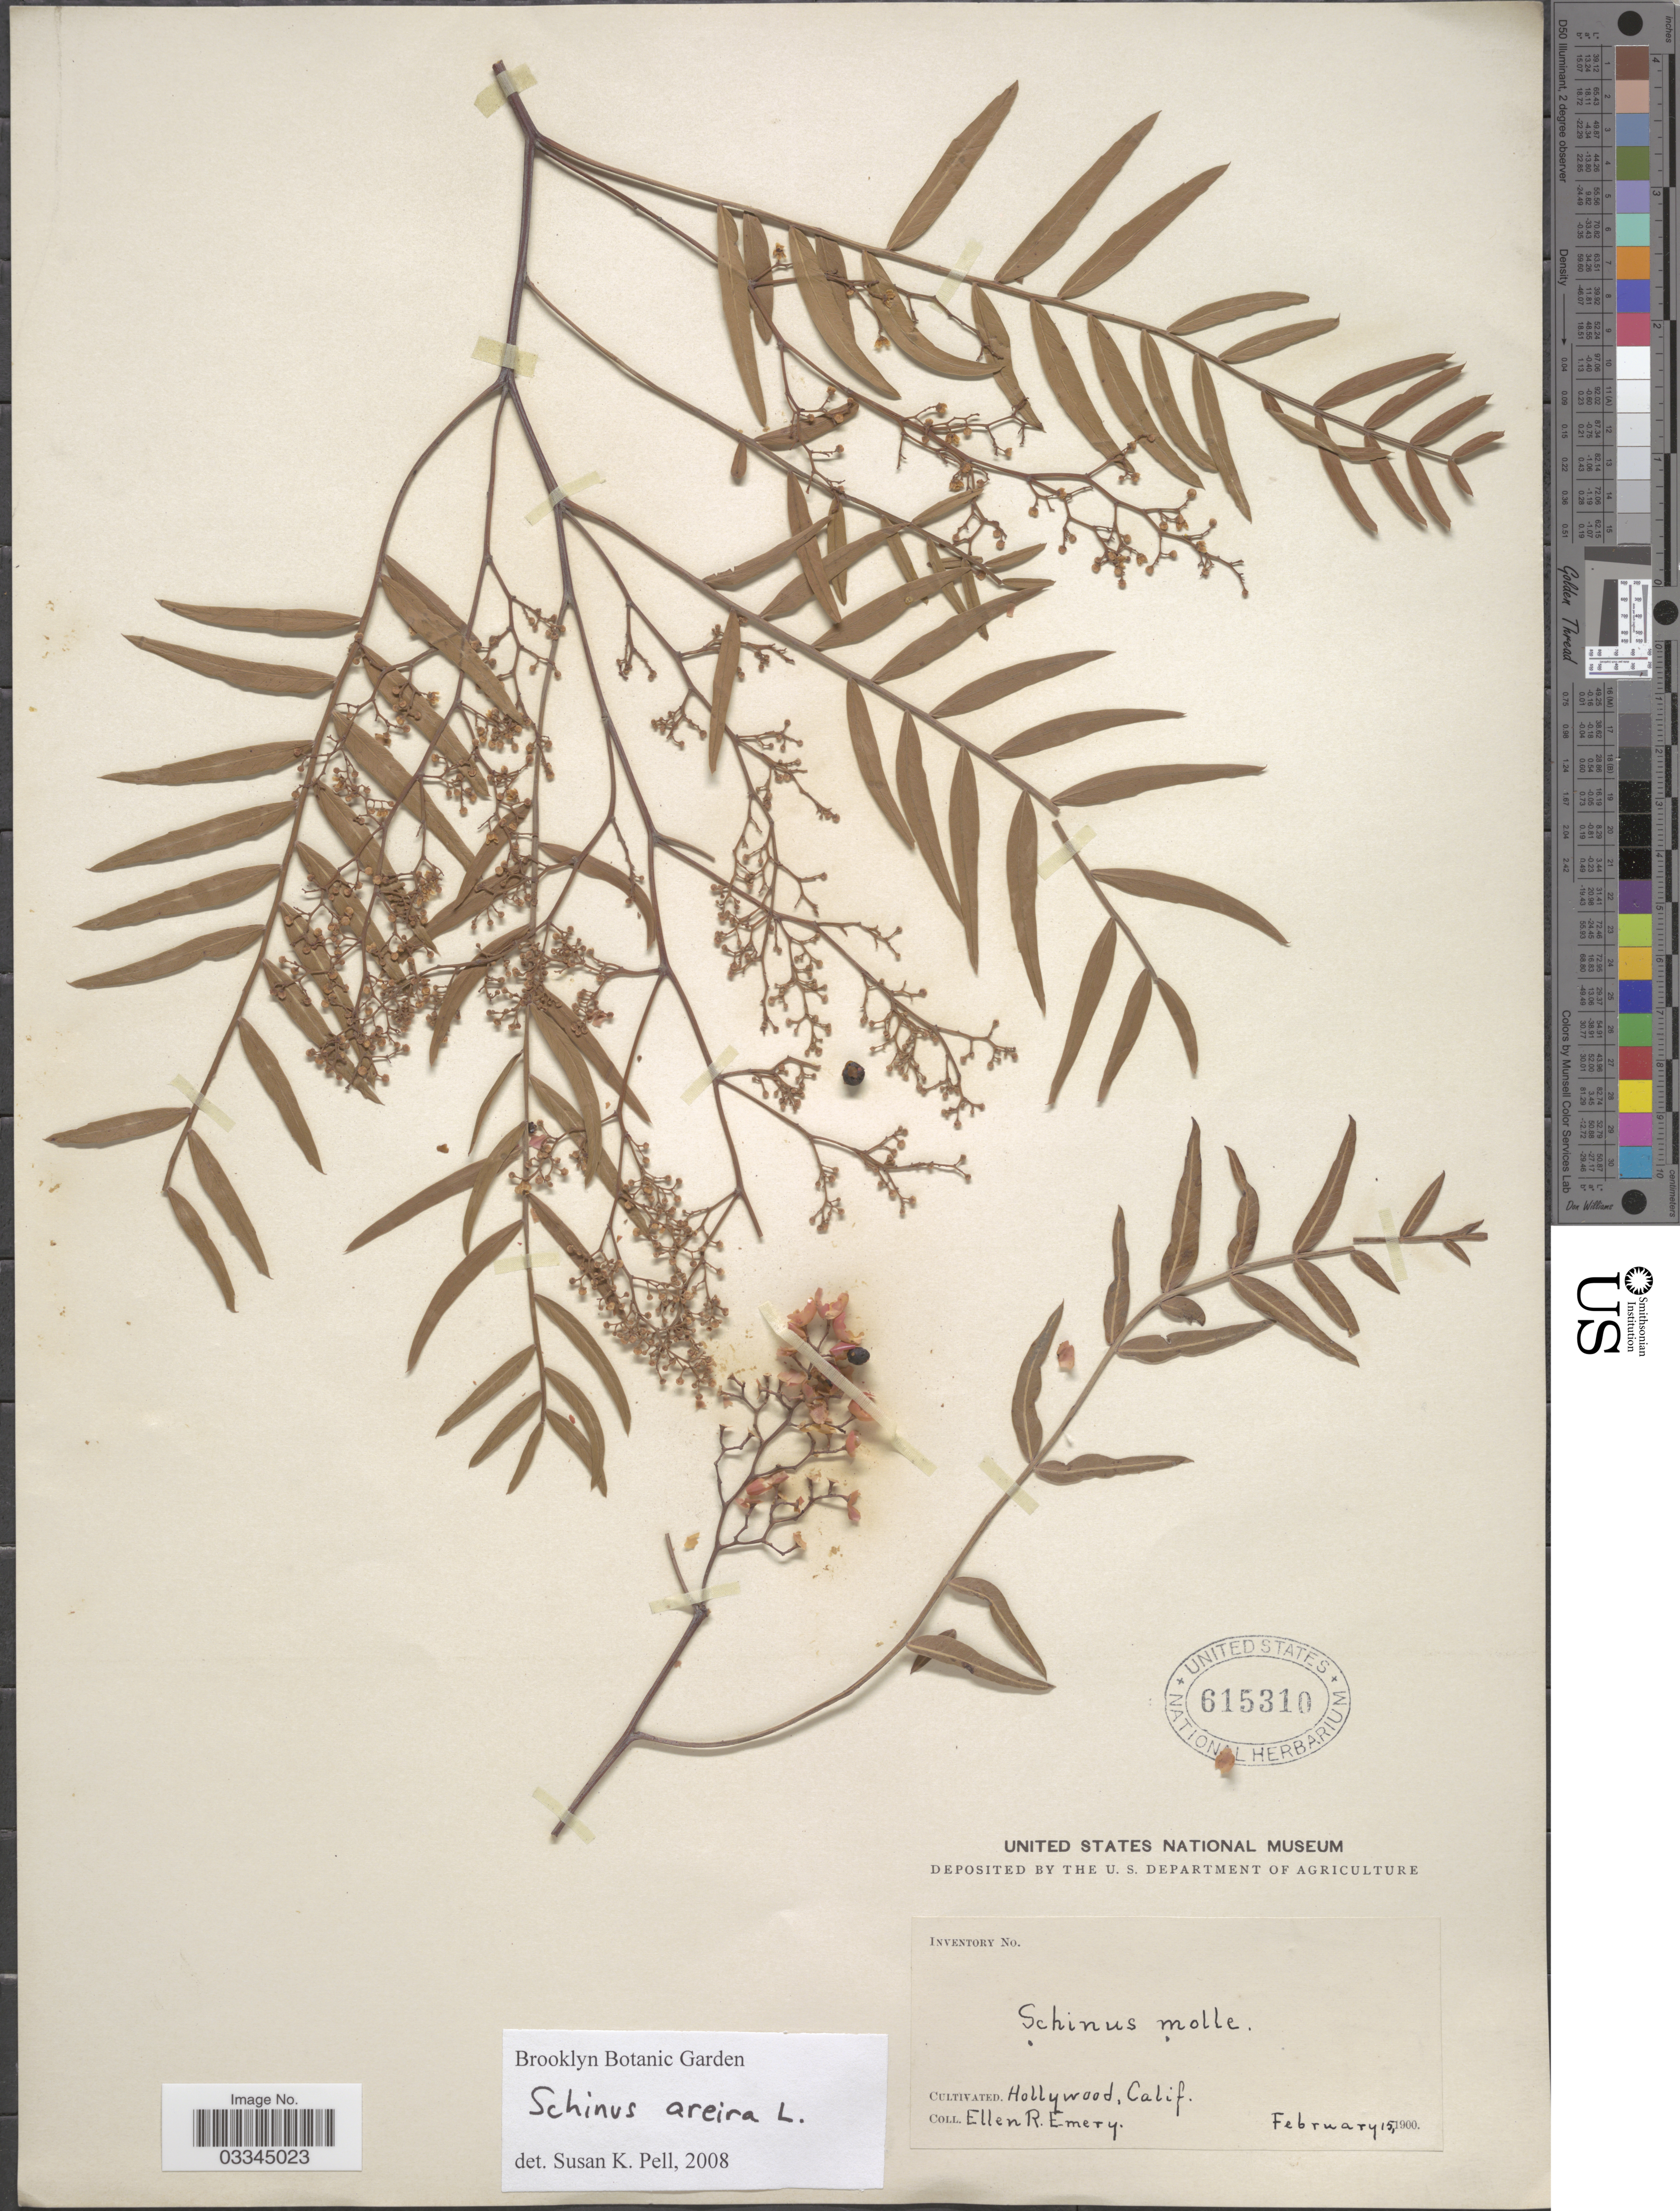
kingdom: Plantae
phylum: Tracheophyta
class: Magnoliopsida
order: Sapindales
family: Anacardiaceae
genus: Schinus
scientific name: Schinus areira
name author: L.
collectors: E. Emery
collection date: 1900-02-15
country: United States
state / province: California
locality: Hollywood.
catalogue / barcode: US 615310